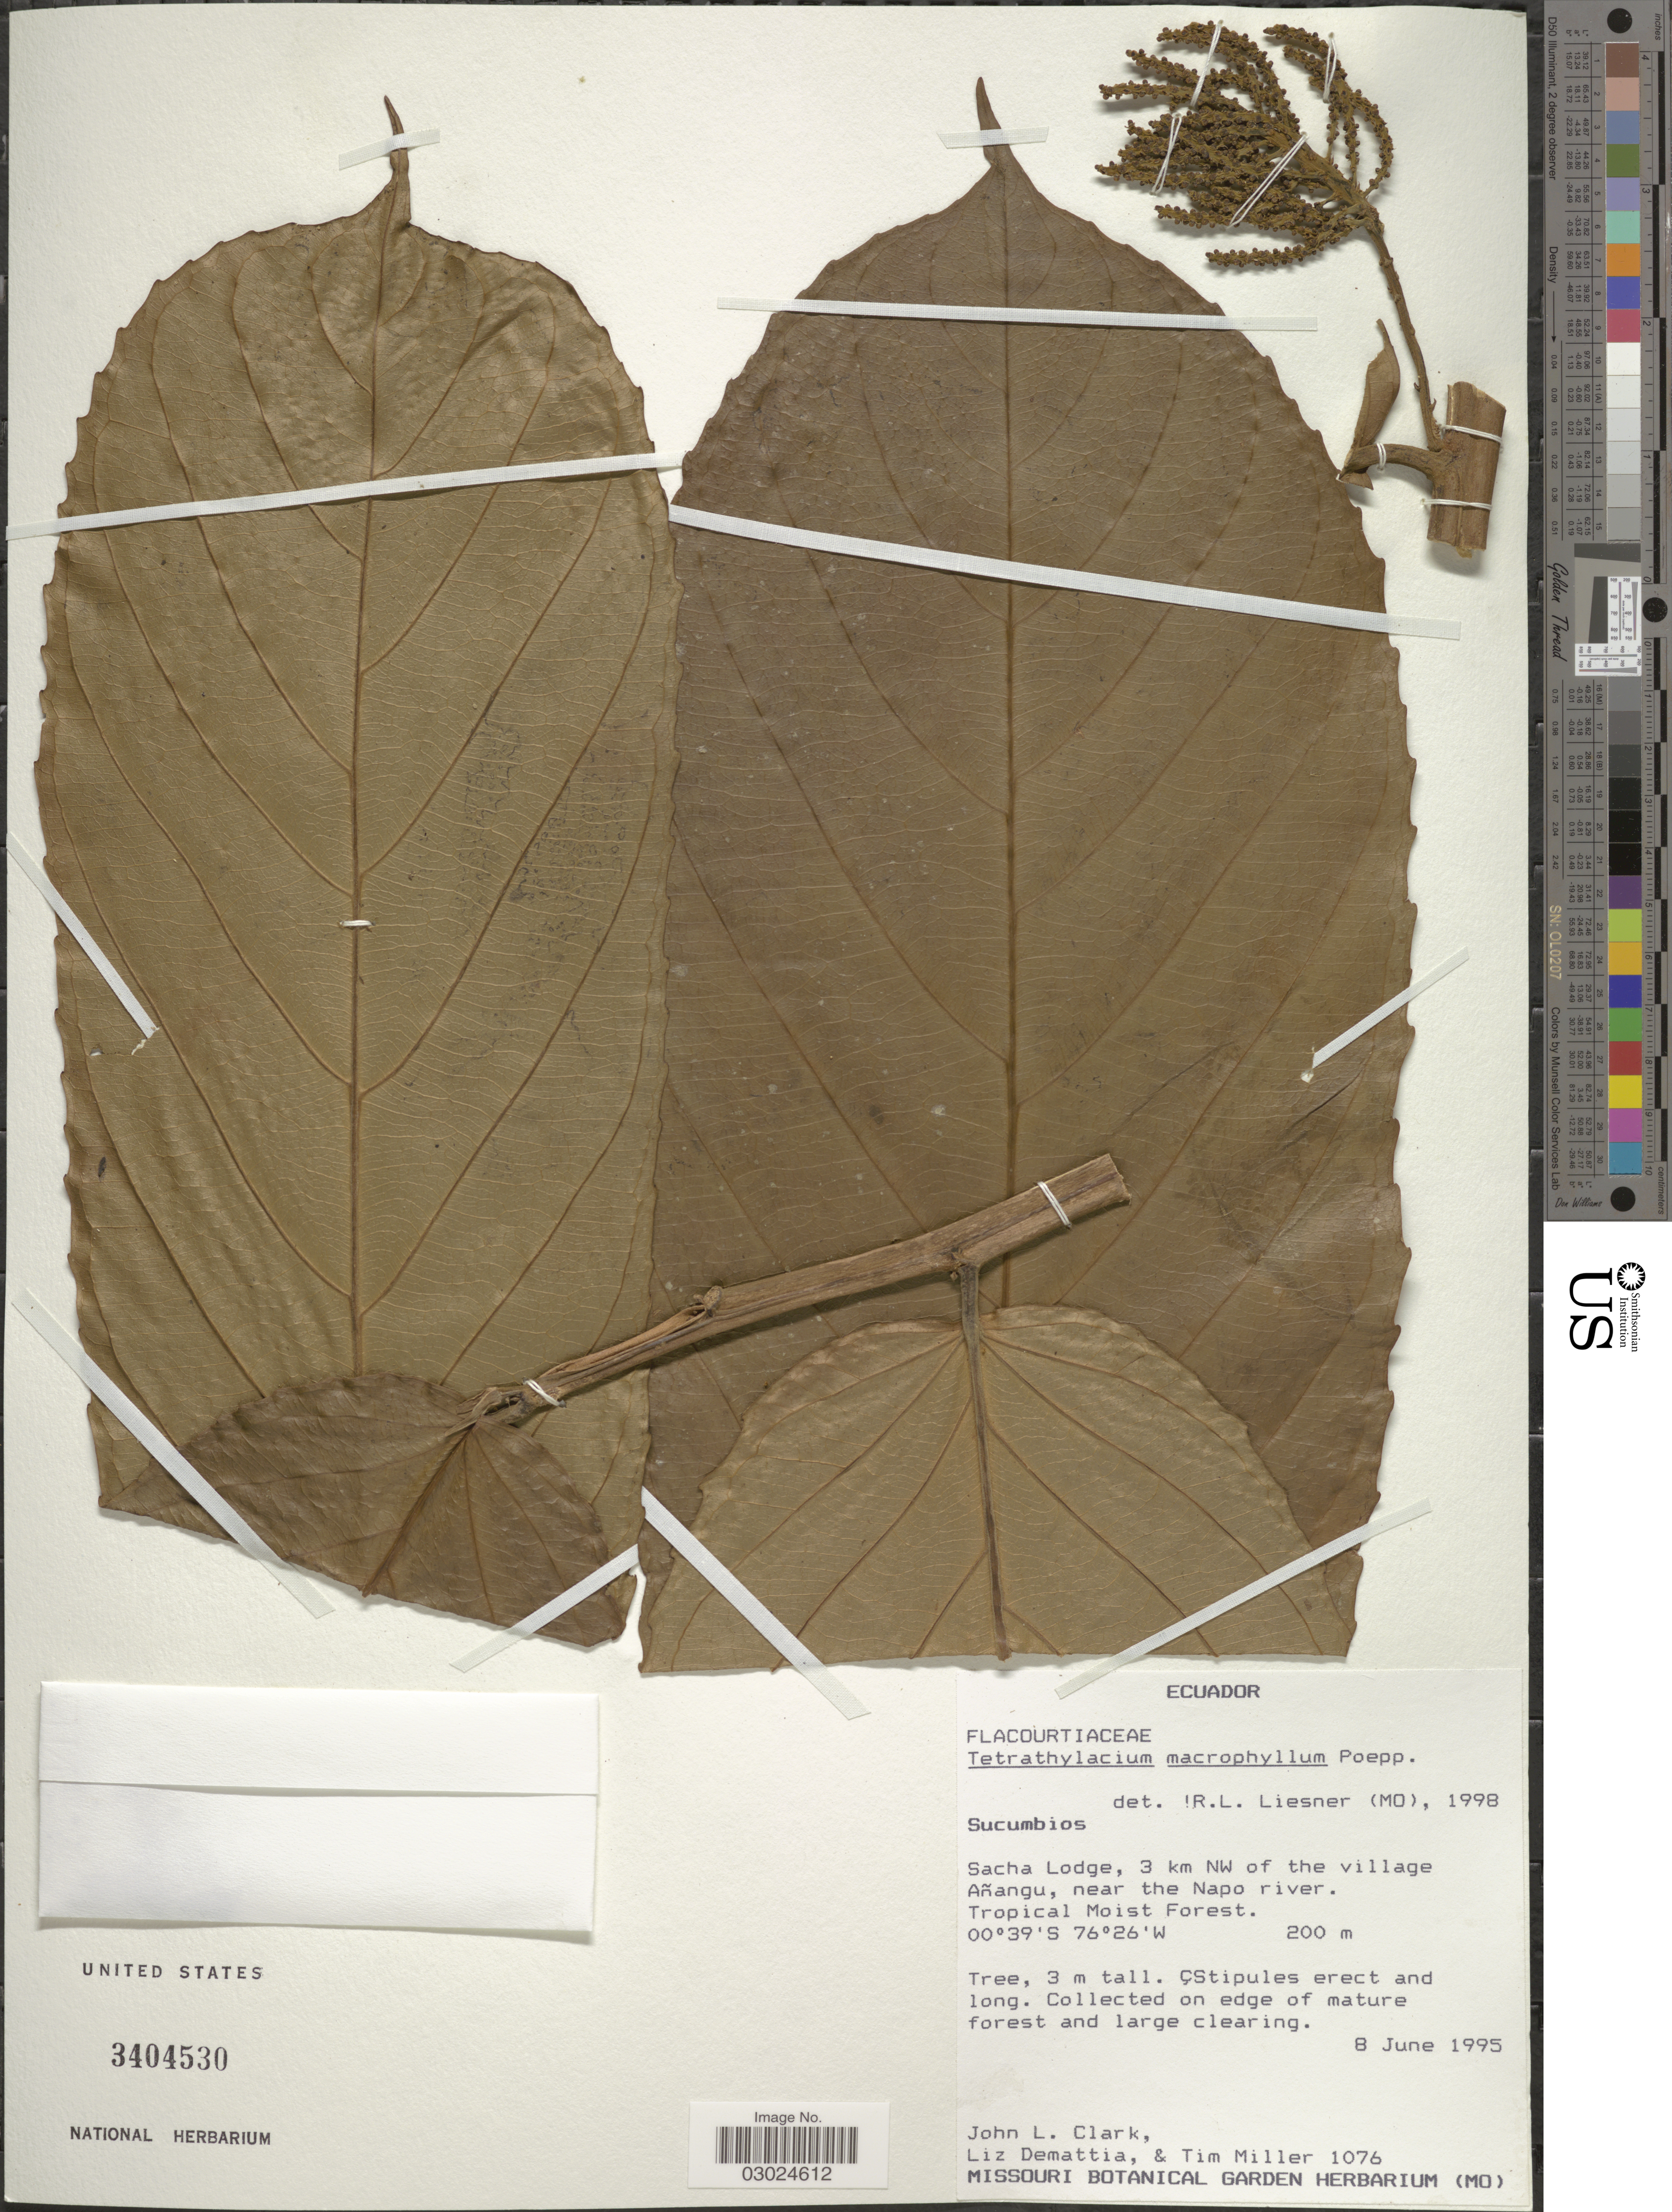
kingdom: Plantae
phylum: Tracheophyta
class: Magnoliopsida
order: Malpighiales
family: Salicaceae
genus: Tetrathylacium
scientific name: Tetrathylacium macrophyllum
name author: Poepp.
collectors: J. L. Clark, L. Demattia & T. Miller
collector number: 1076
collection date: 1995-06-08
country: Ecuador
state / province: Sucumbíos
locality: Sancha Lodge, 3 km NW of the village Anangu, near the Napo river.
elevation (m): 200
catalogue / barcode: US 3404530